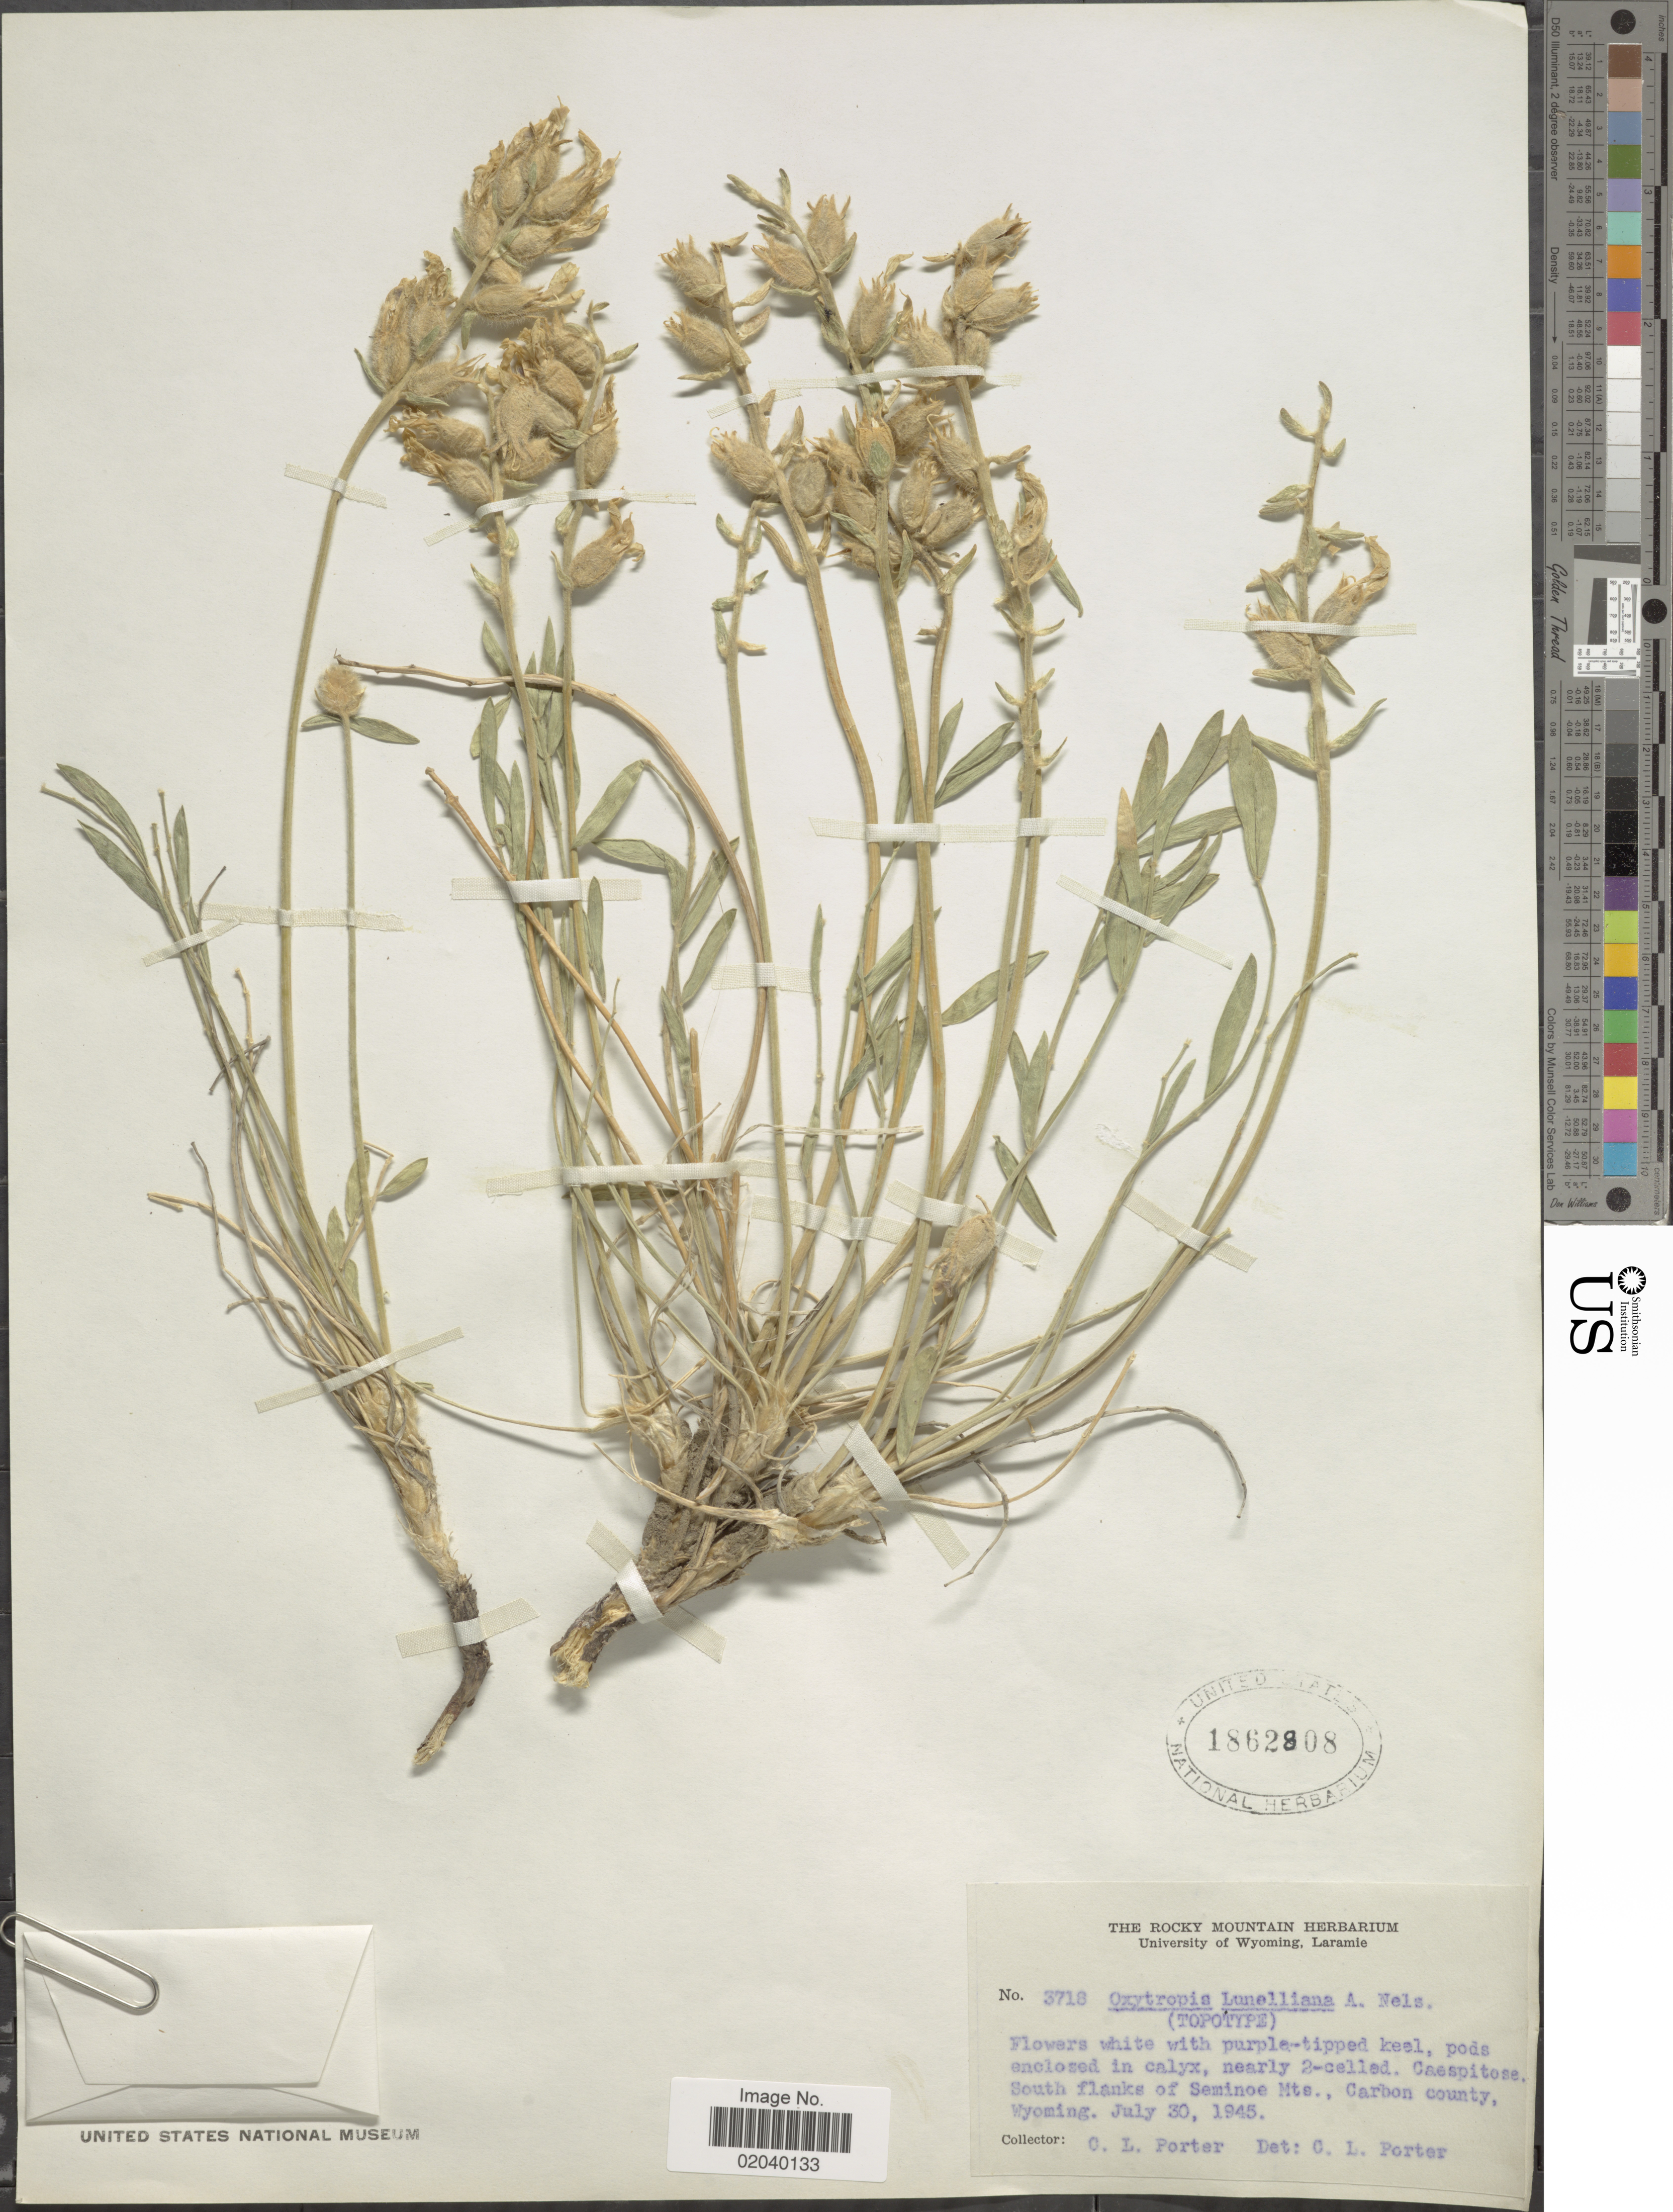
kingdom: Plantae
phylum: Tracheophyta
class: Magnoliopsida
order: Fabales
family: Fabaceae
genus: Oxytropis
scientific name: Oxytropis nana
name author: Nutt.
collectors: C. L. Porter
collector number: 3718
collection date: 1945-07-30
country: United States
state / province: Wyoming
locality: South flanks of Seminoe Mts., Carbon county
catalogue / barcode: US 1862808